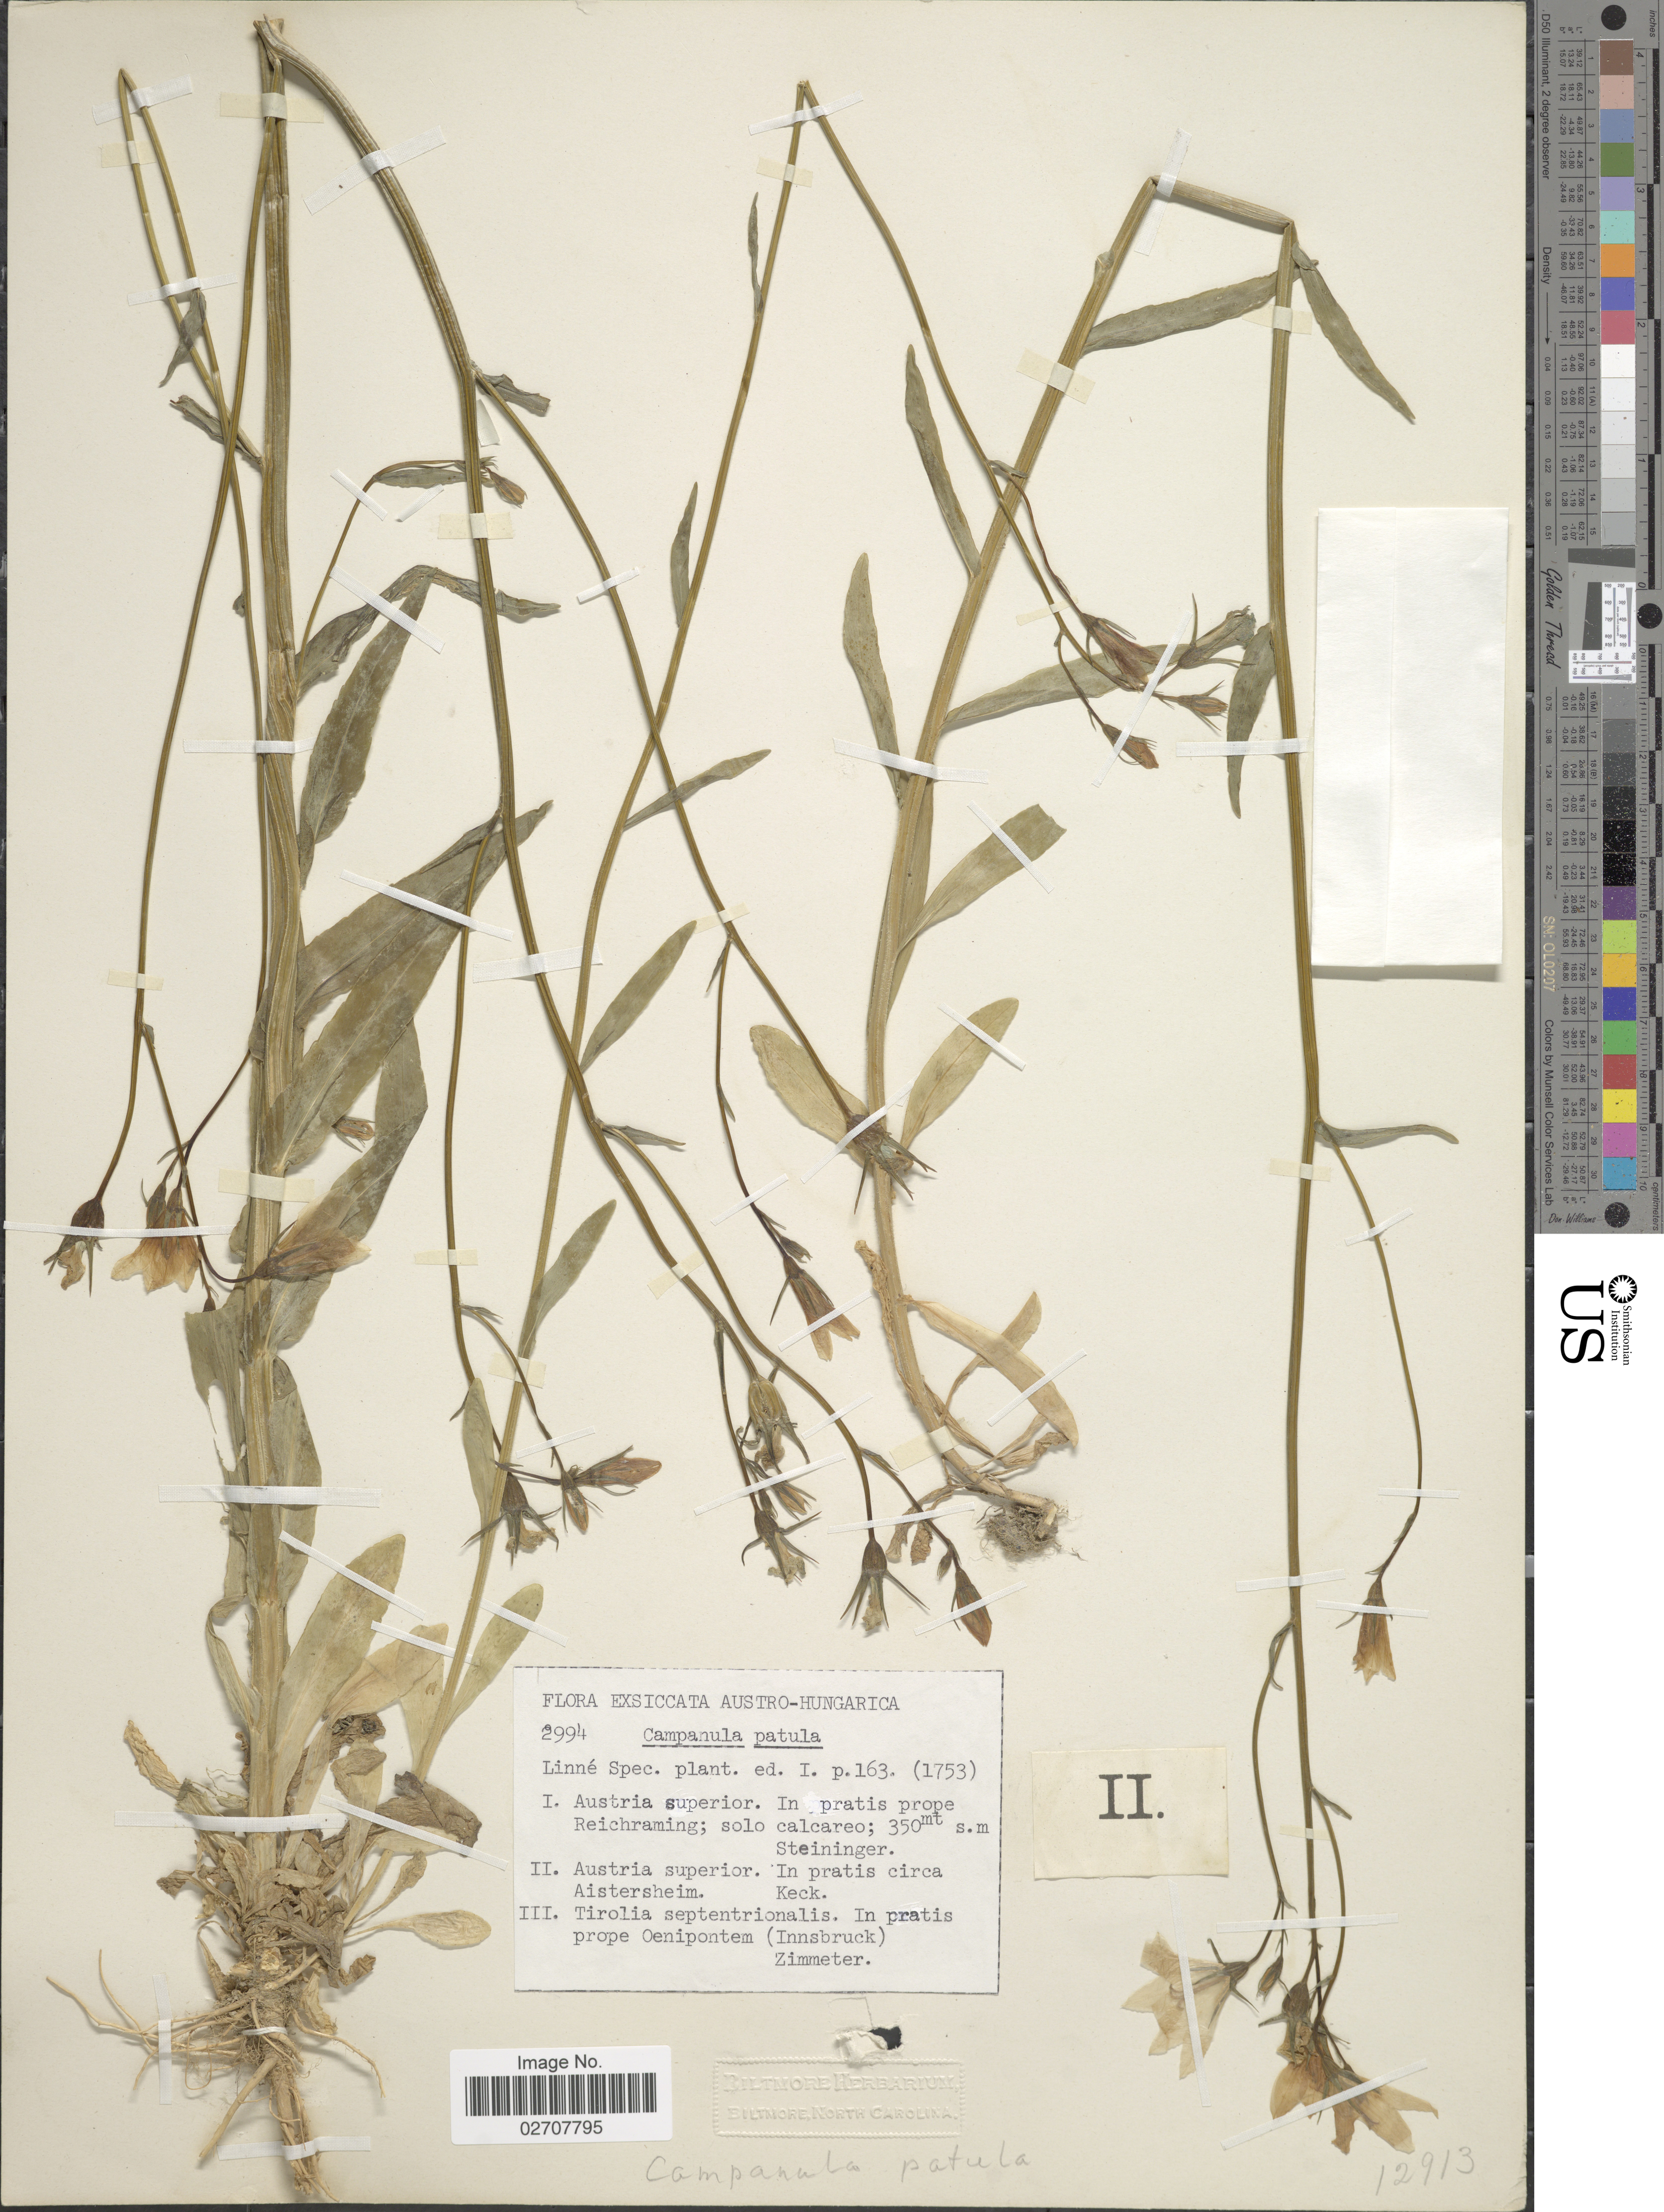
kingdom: Plantae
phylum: Tracheophyta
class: Magnoliopsida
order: Asterales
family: Campanulaceae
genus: Campanula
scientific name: Campanula patula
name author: L.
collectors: -- Keck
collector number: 2994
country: Austria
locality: Austro-Hungarica. Austria superior. In pratis circa Aistersheim.